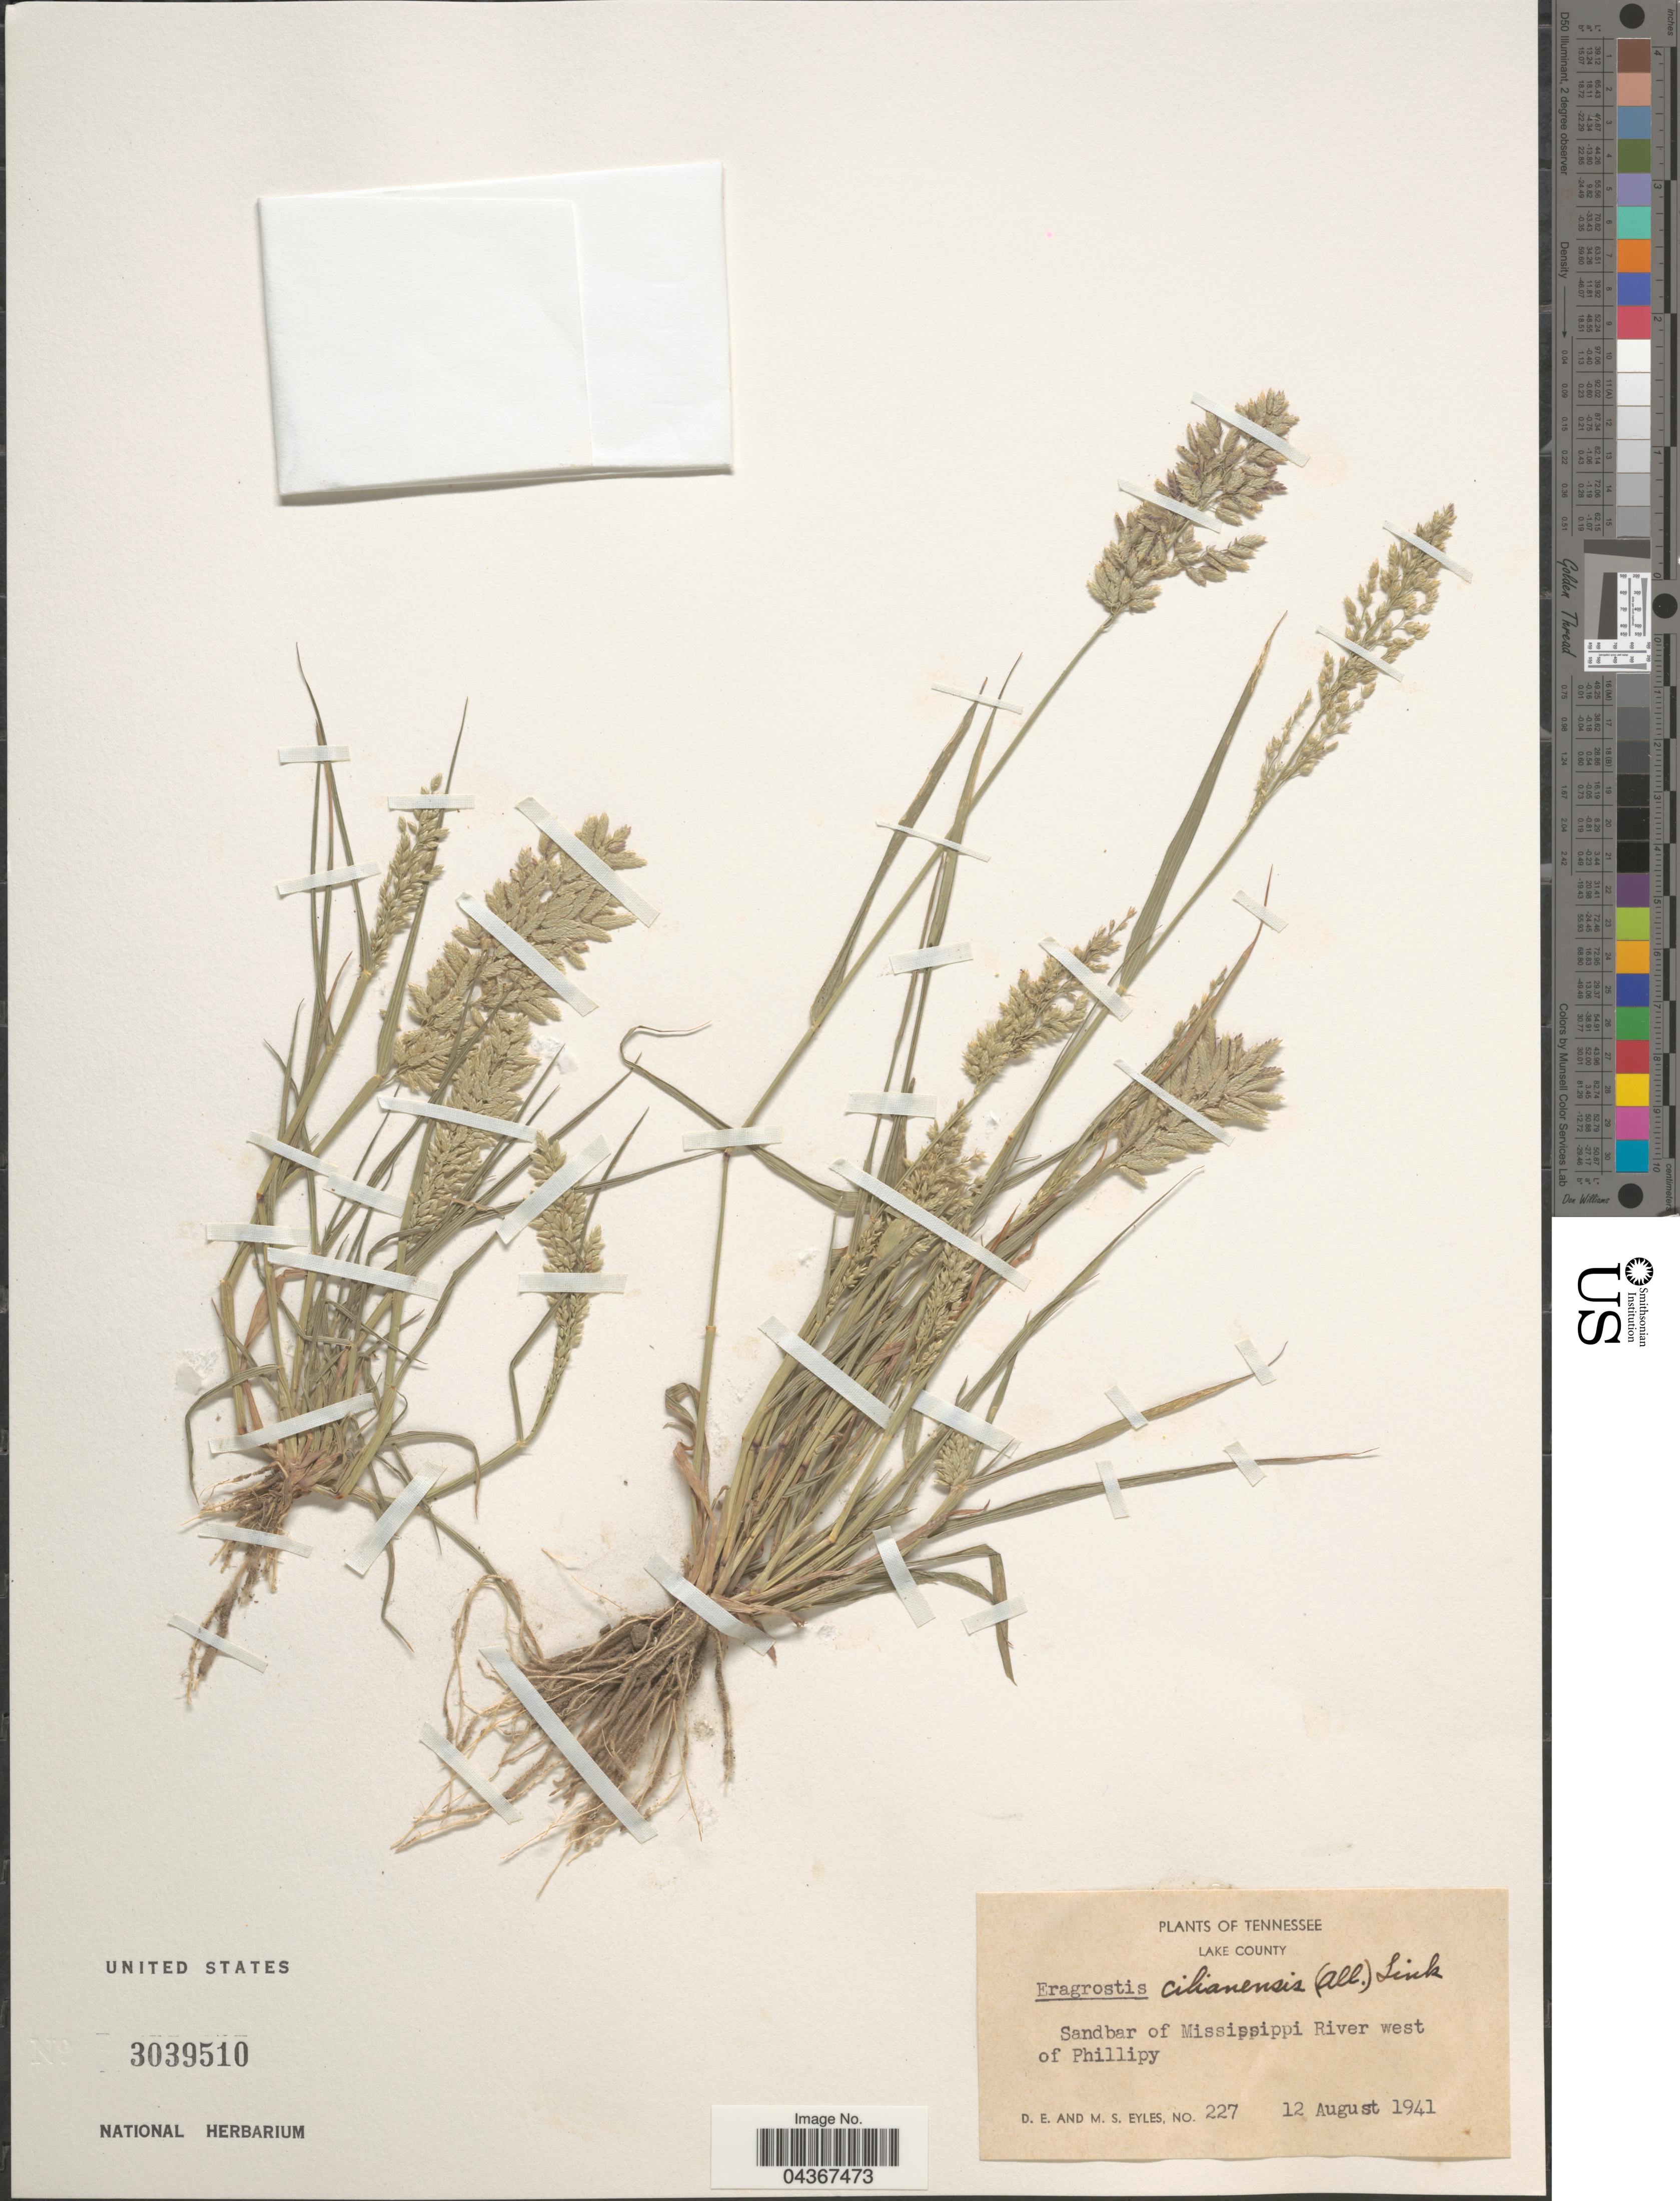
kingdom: Plantae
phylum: Tracheophyta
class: Liliopsida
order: Poales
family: Poaceae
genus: Eragrostis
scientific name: Eragrostis cilianensis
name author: (Bellardi) Vignolo ex Janch.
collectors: D. Eyles & M. Eyles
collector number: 227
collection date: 1941-08-12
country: United States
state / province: Tennessee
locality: Lake County. Sandbar of Mississippi River west of Phillipy.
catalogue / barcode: US 3039510